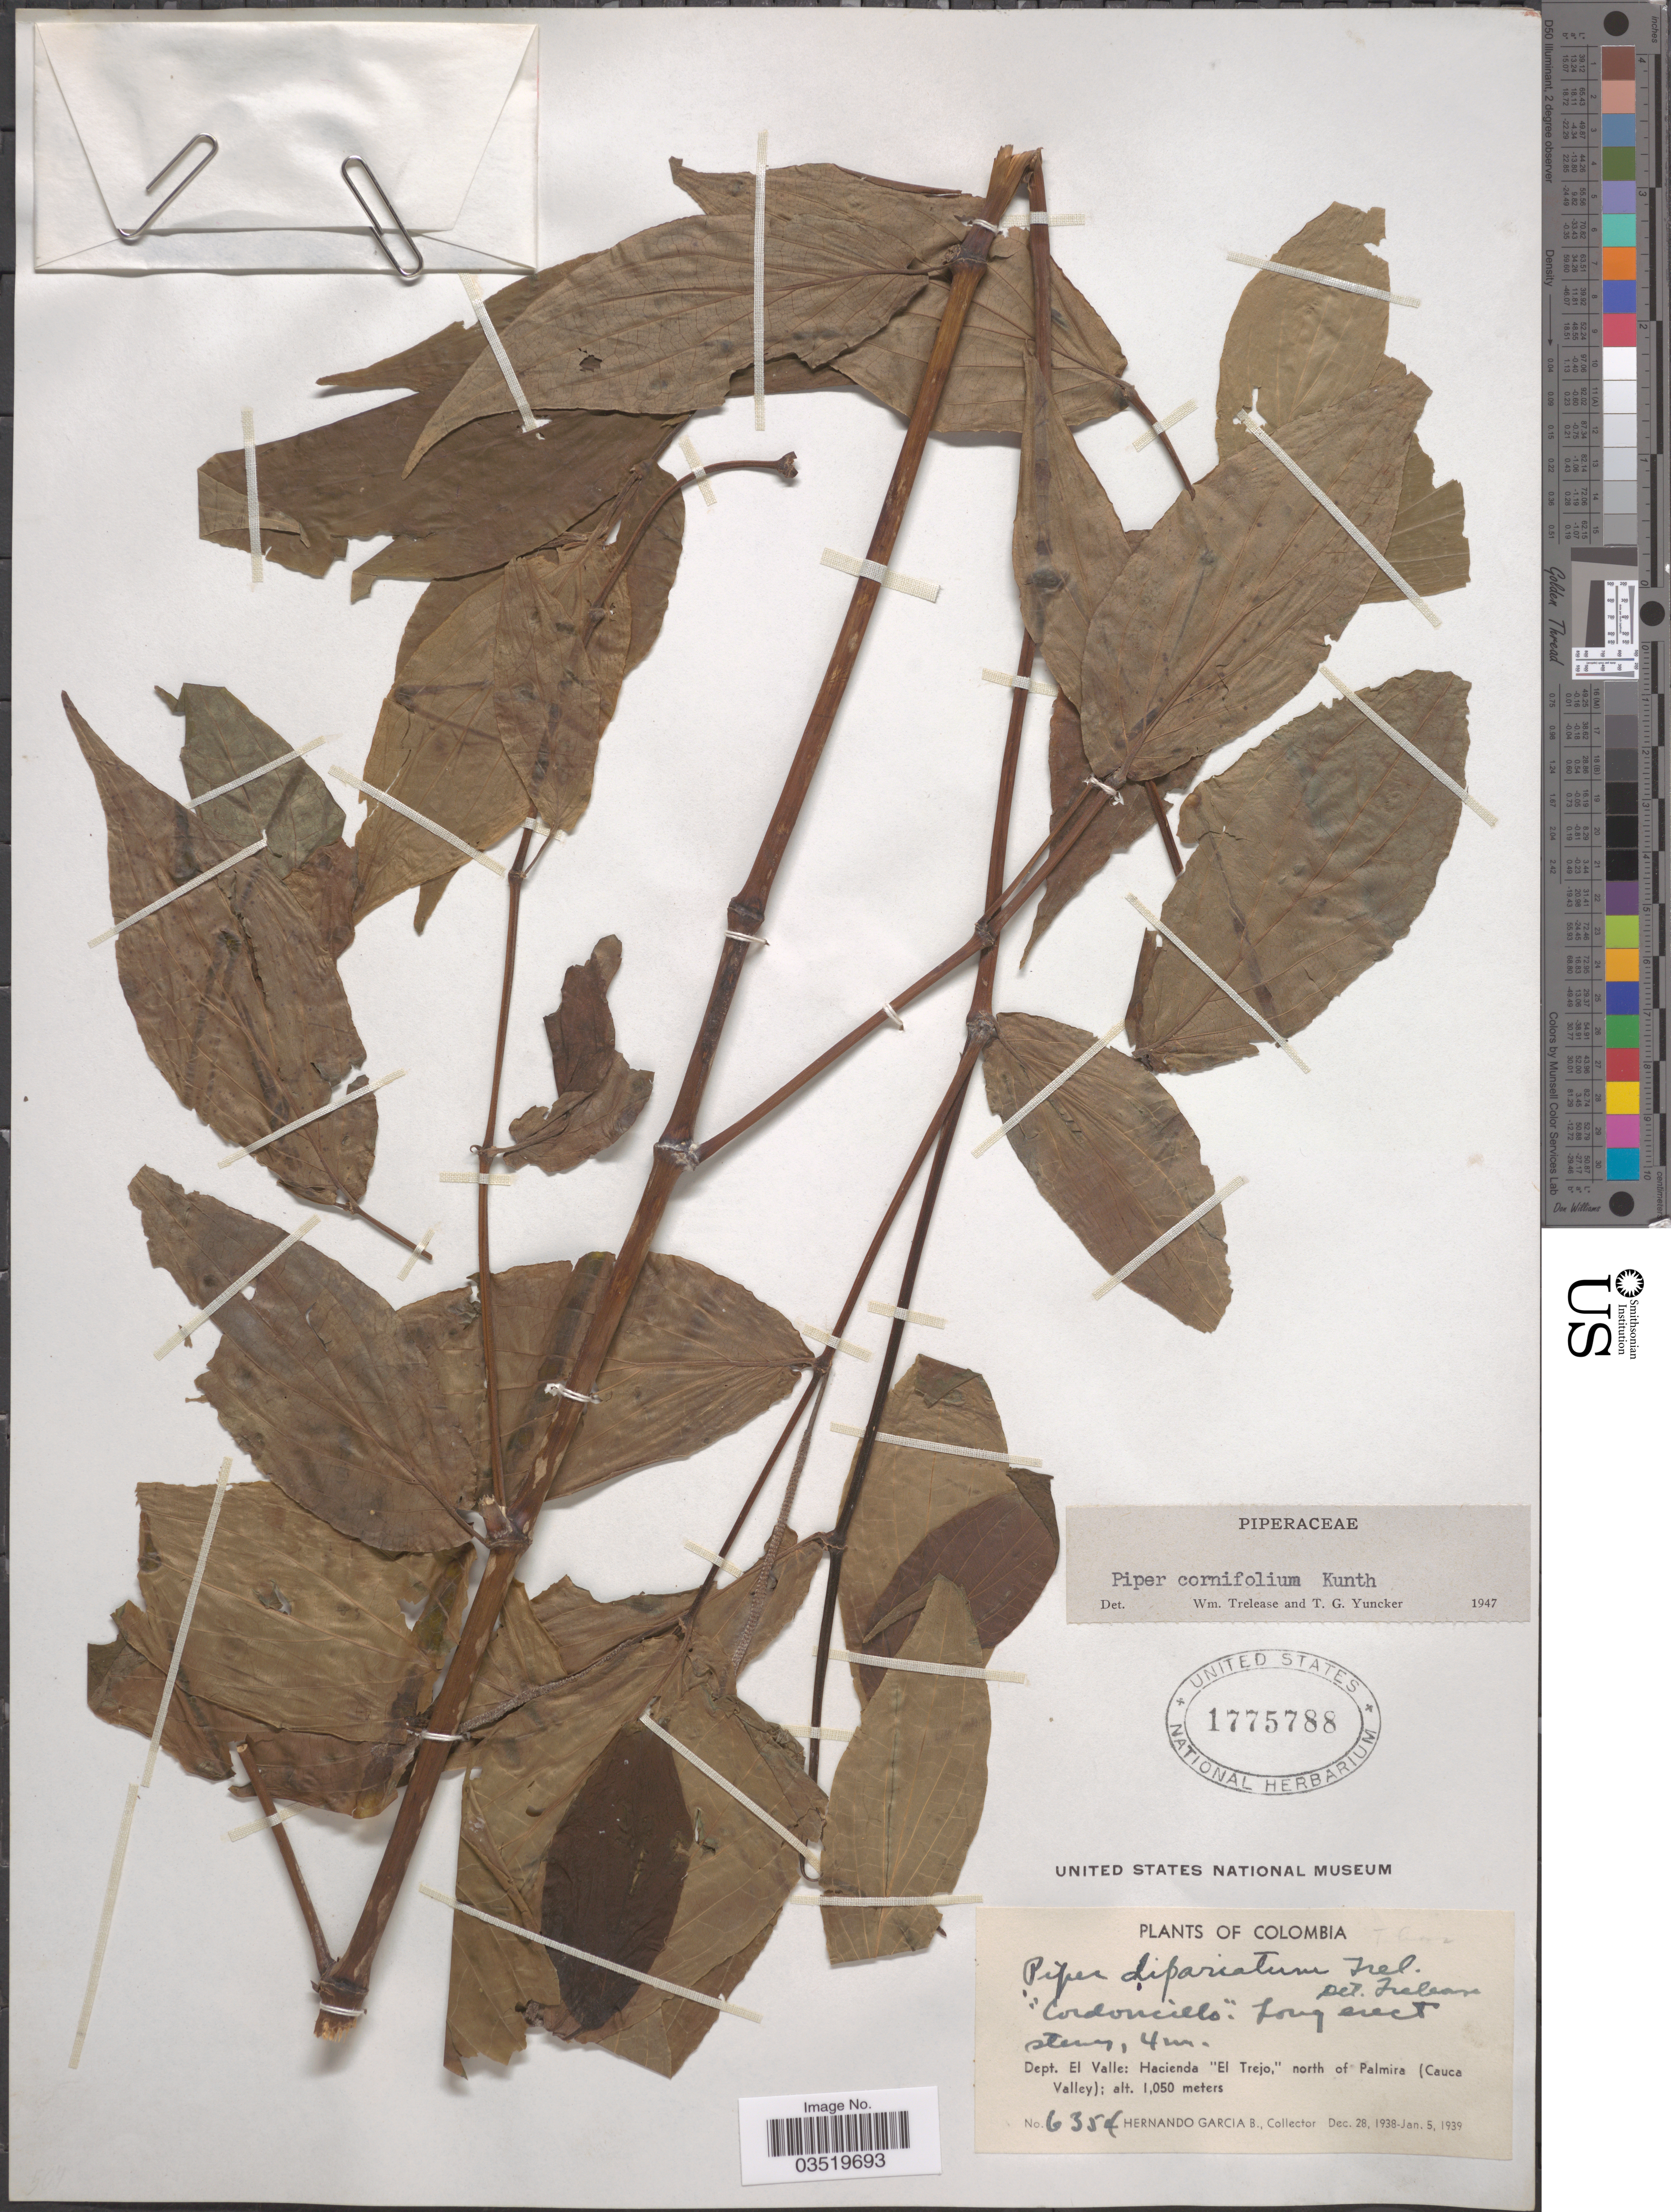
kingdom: Plantae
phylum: Tracheophyta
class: Magnoliopsida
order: Piperales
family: Piperaceae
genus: Piper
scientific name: Piper cornifolium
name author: Kunth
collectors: H. García Barriga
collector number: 6354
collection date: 1938-12-28/1939-01-05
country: Colombia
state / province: Valle del Cauca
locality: Dept. El Valle: Hacienda 'El Trejo,' north of Palmira (Cauca Valley).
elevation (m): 1050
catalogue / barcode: US 1775788